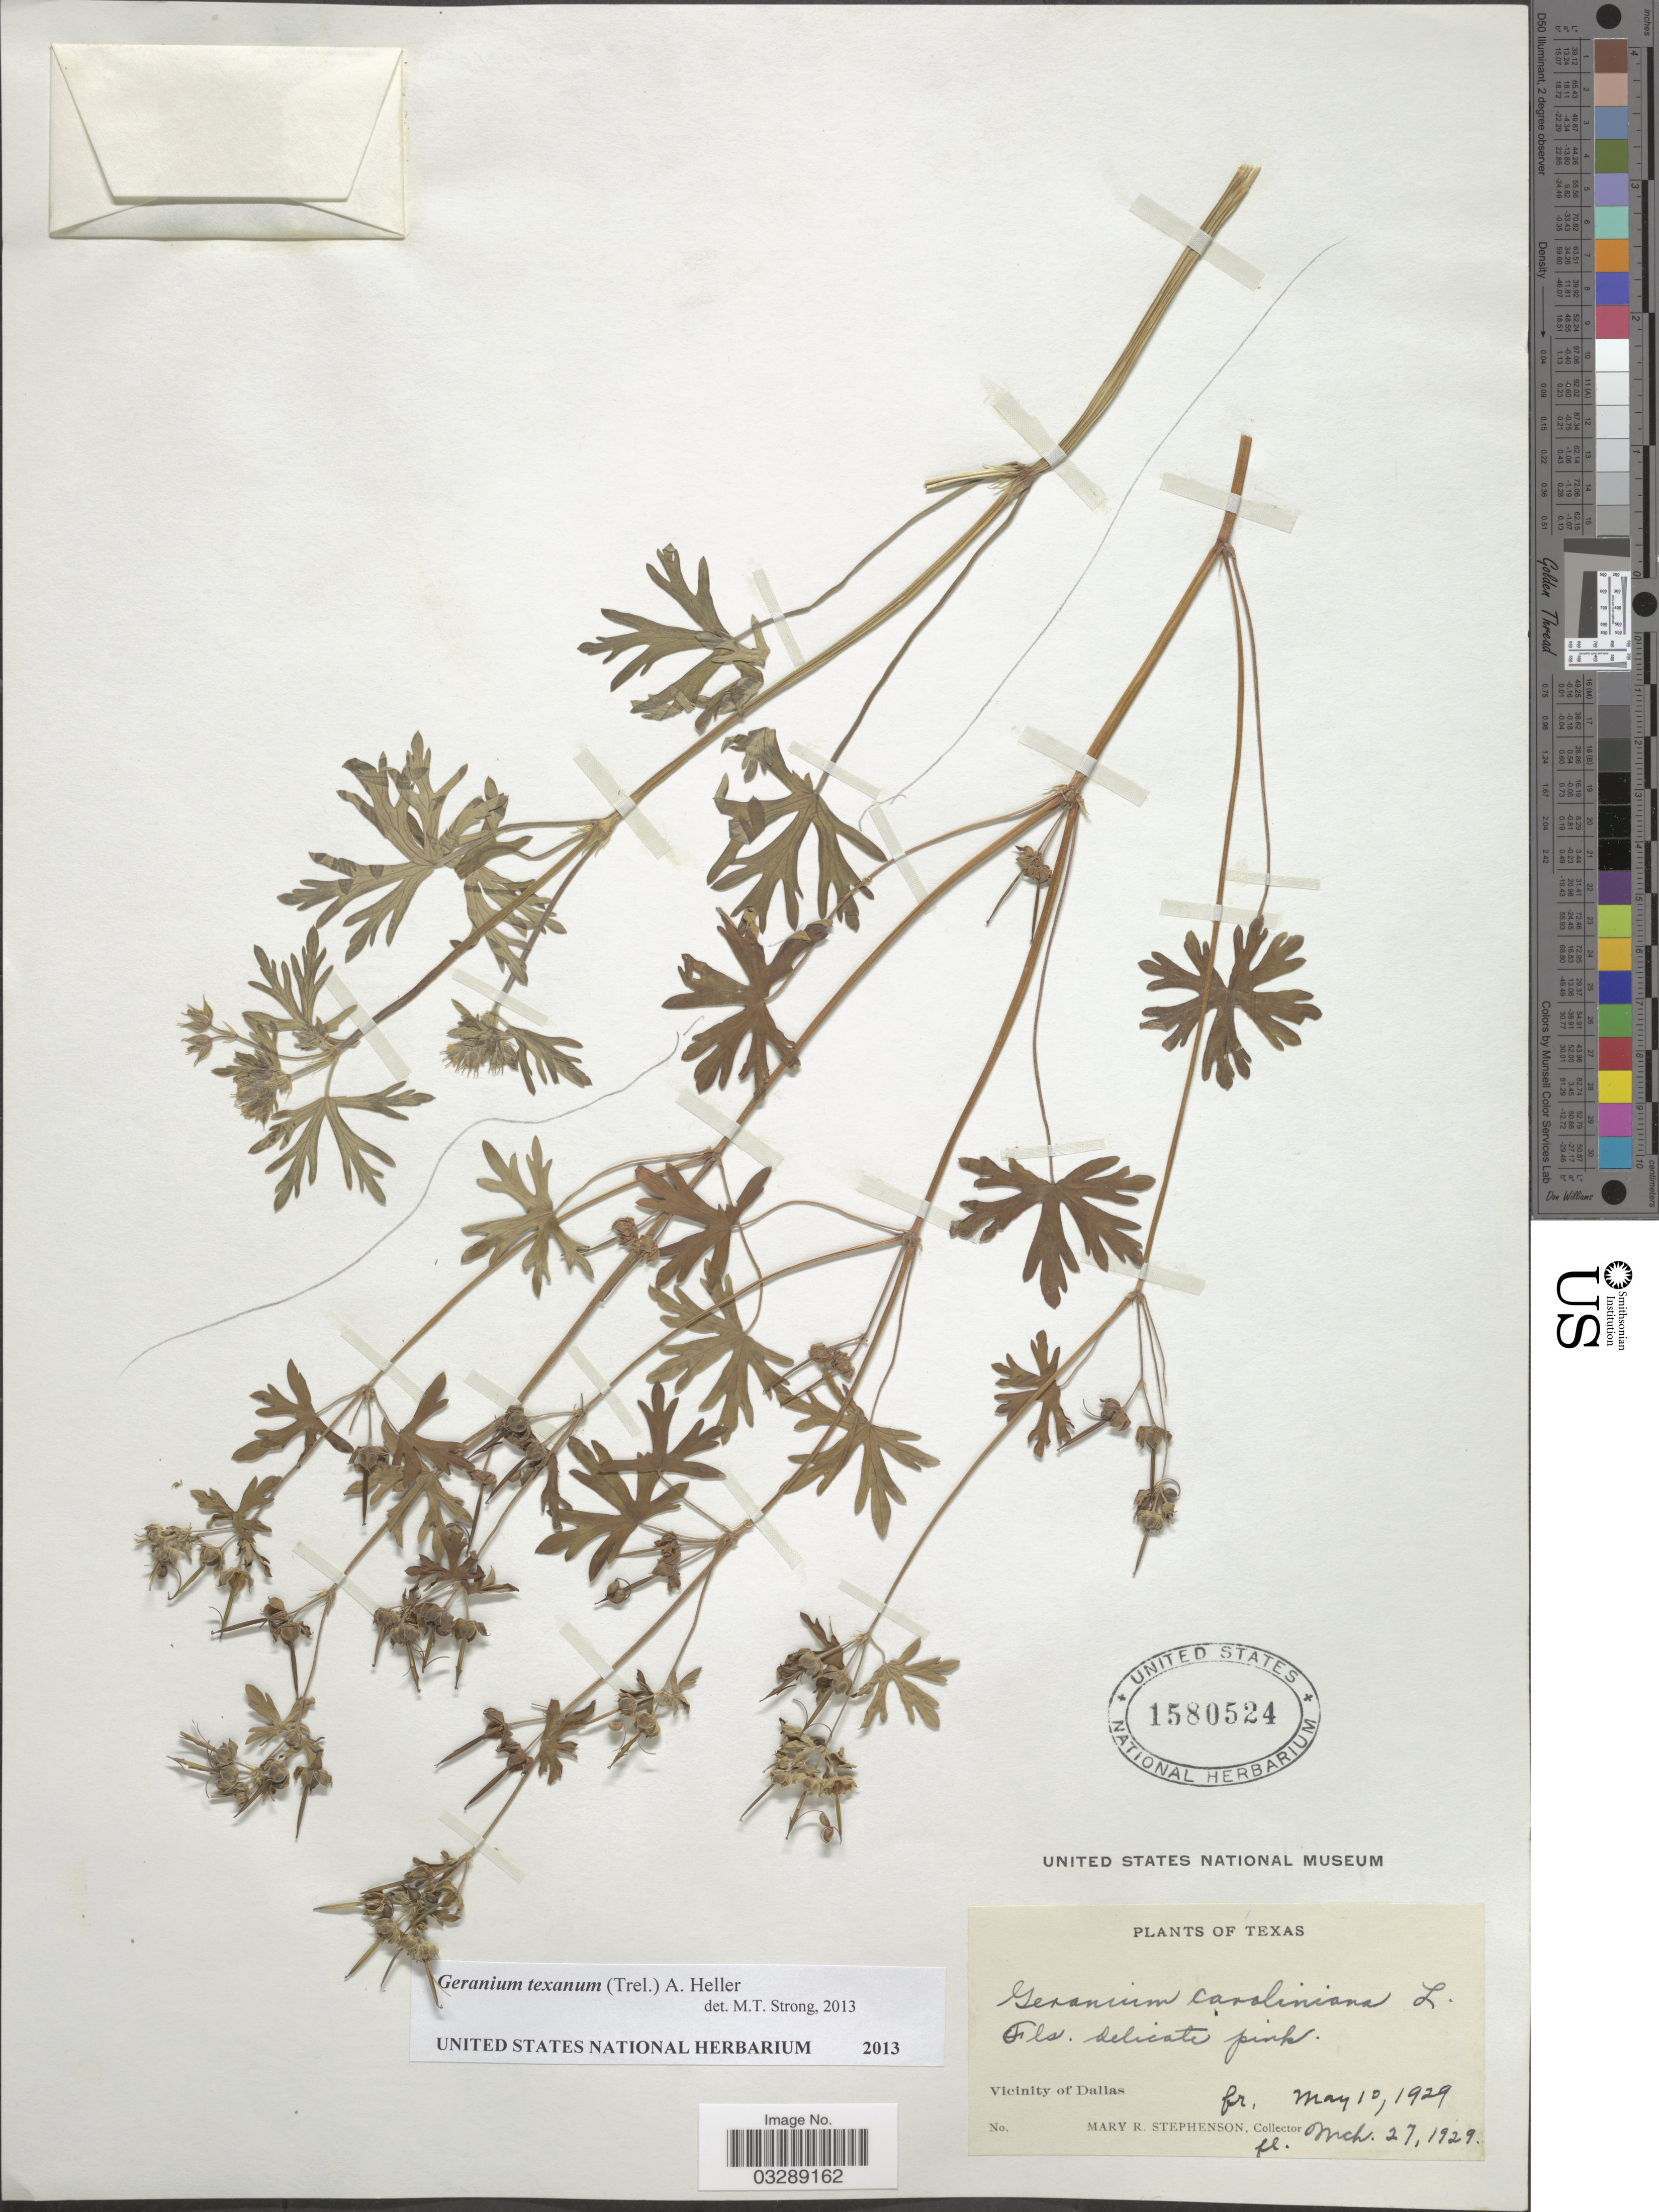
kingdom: Plantae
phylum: Tracheophyta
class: Magnoliopsida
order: Geraniales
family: Geraniaceae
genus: Geranium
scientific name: Geranium texanum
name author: (Trel.) A. Heller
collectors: M. Stephenson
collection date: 1929-03-27/1929-05-10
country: United States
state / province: Texas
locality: Vicinity of Dallas.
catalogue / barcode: US 1580524